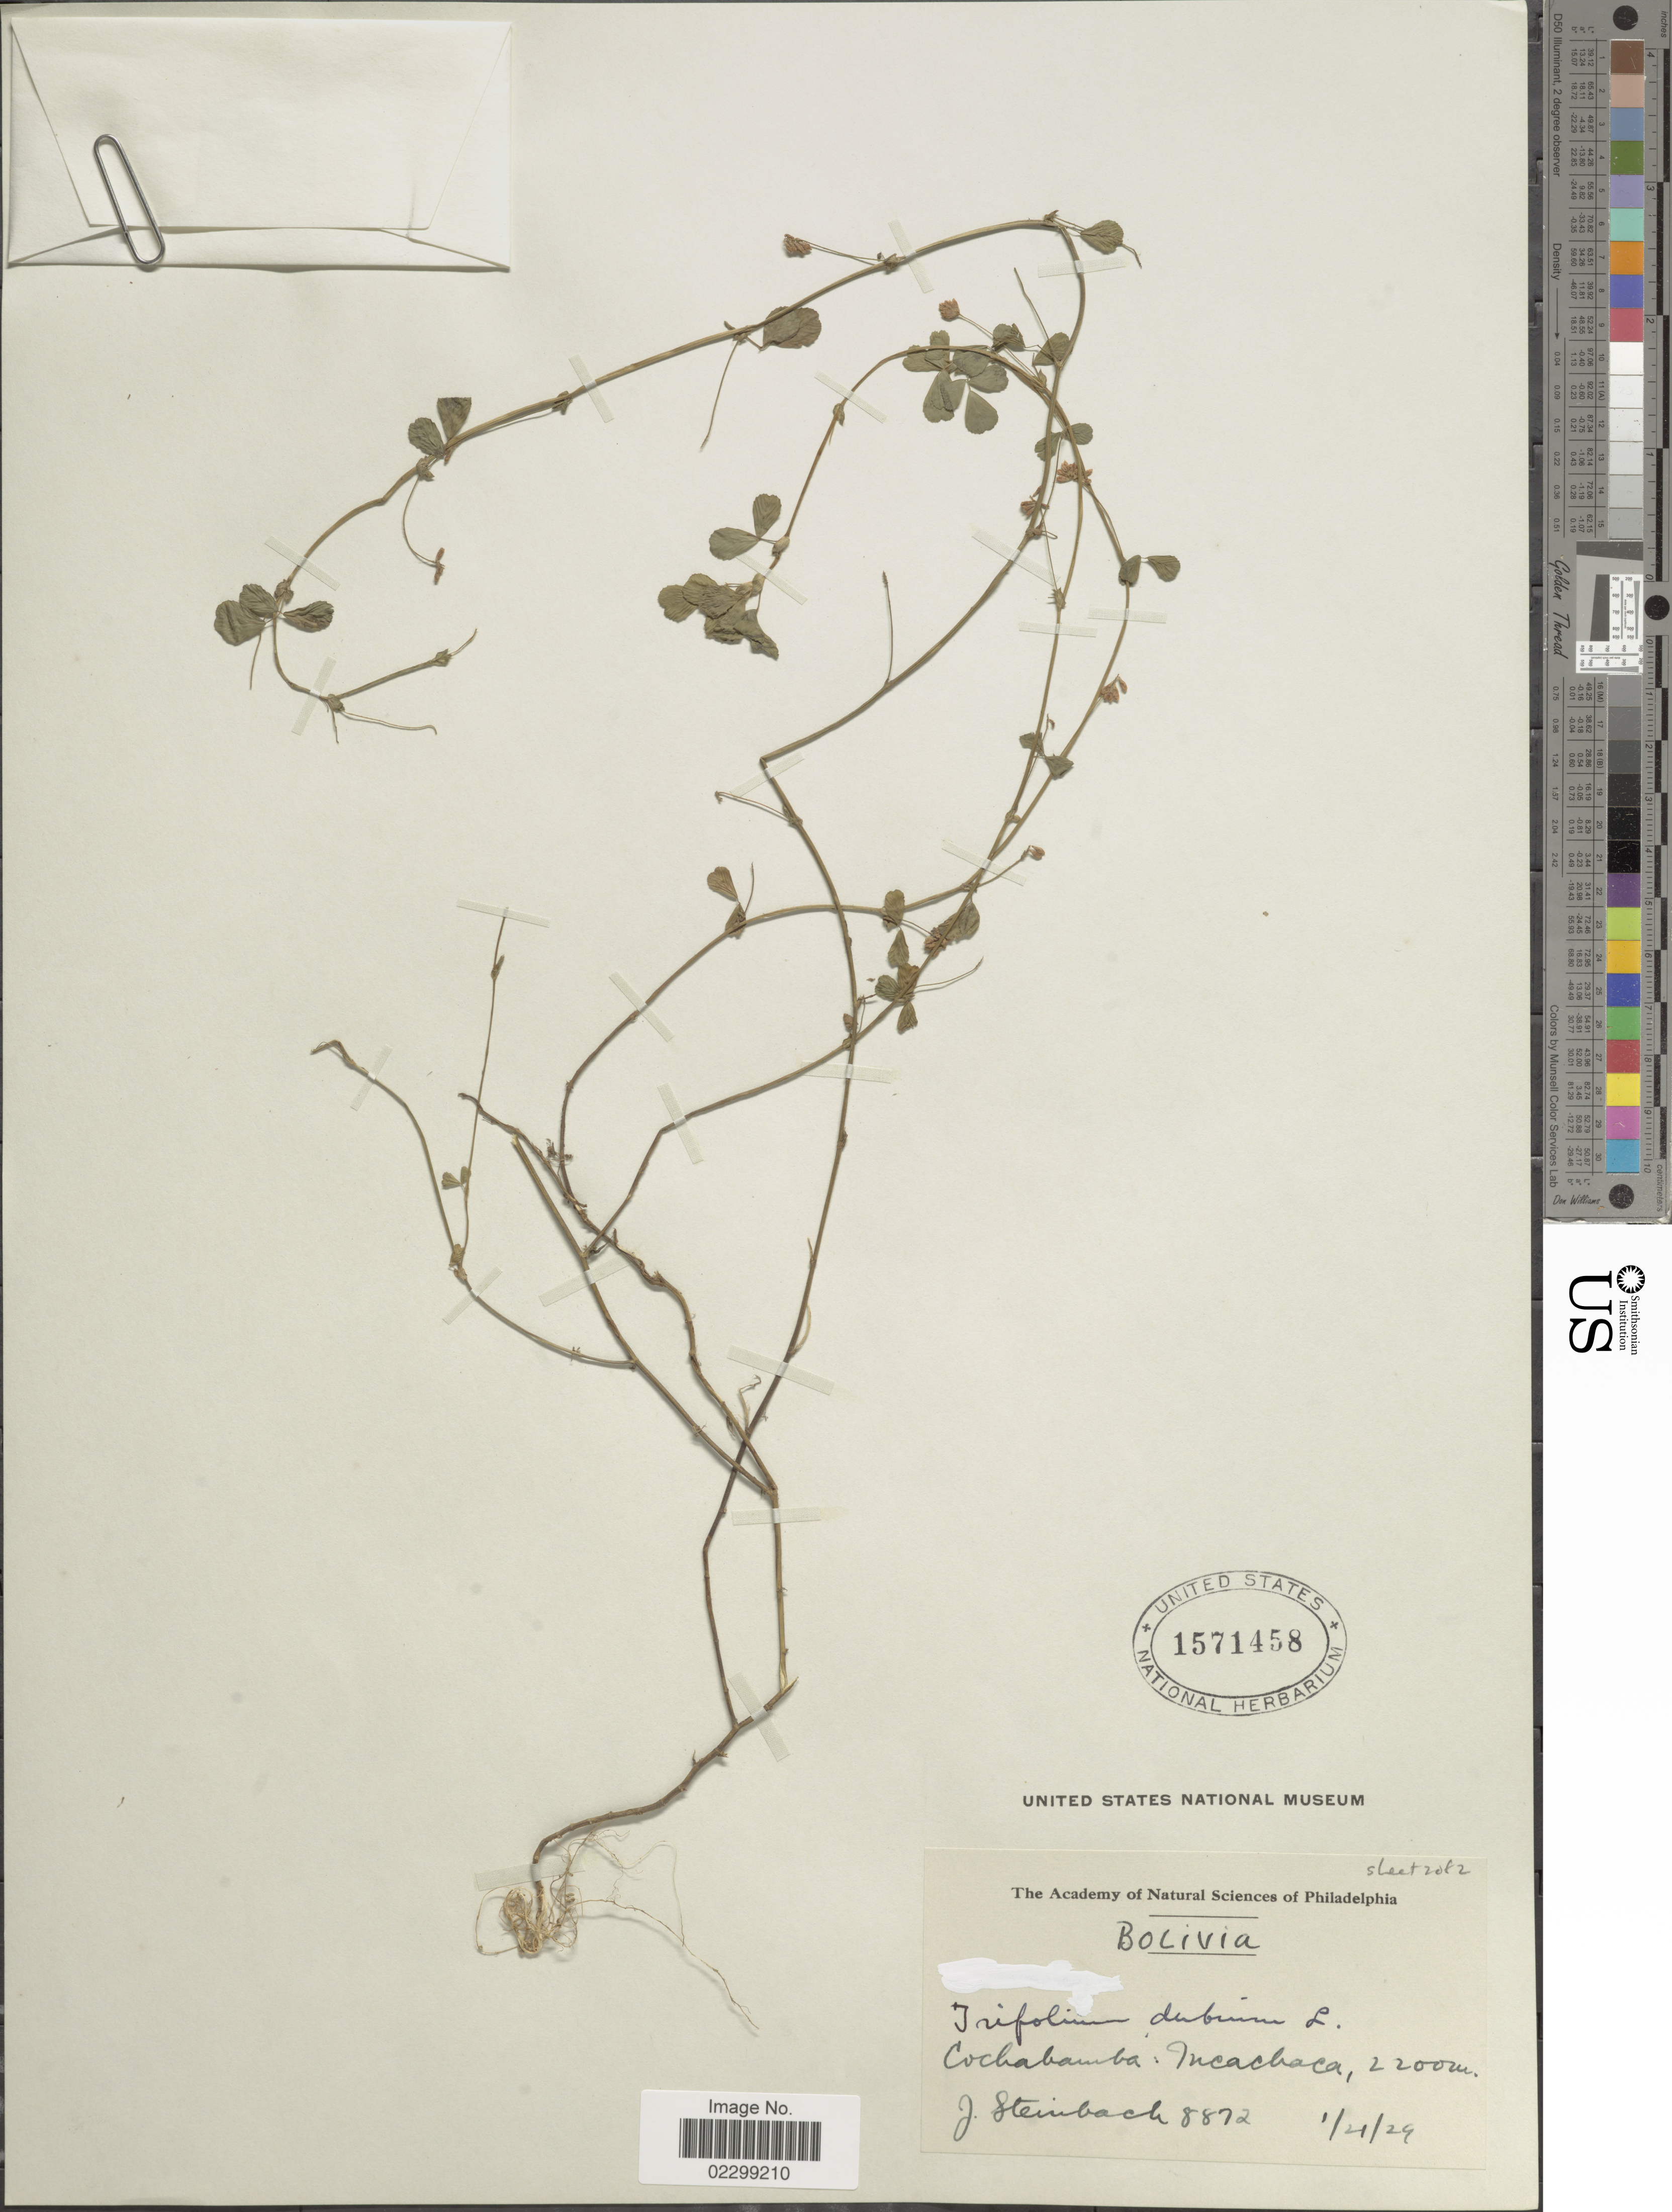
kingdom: Plantae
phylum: Tracheophyta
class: Magnoliopsida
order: Fabales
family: Fabaceae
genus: Trifolium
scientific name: Trifolium dubium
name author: Sibth.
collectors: J. Steinbach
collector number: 8872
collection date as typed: Transcribed d/m/y: 1/4/29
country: Bolivia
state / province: Cochabamba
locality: Incachaba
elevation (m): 2200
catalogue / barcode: US 1571458